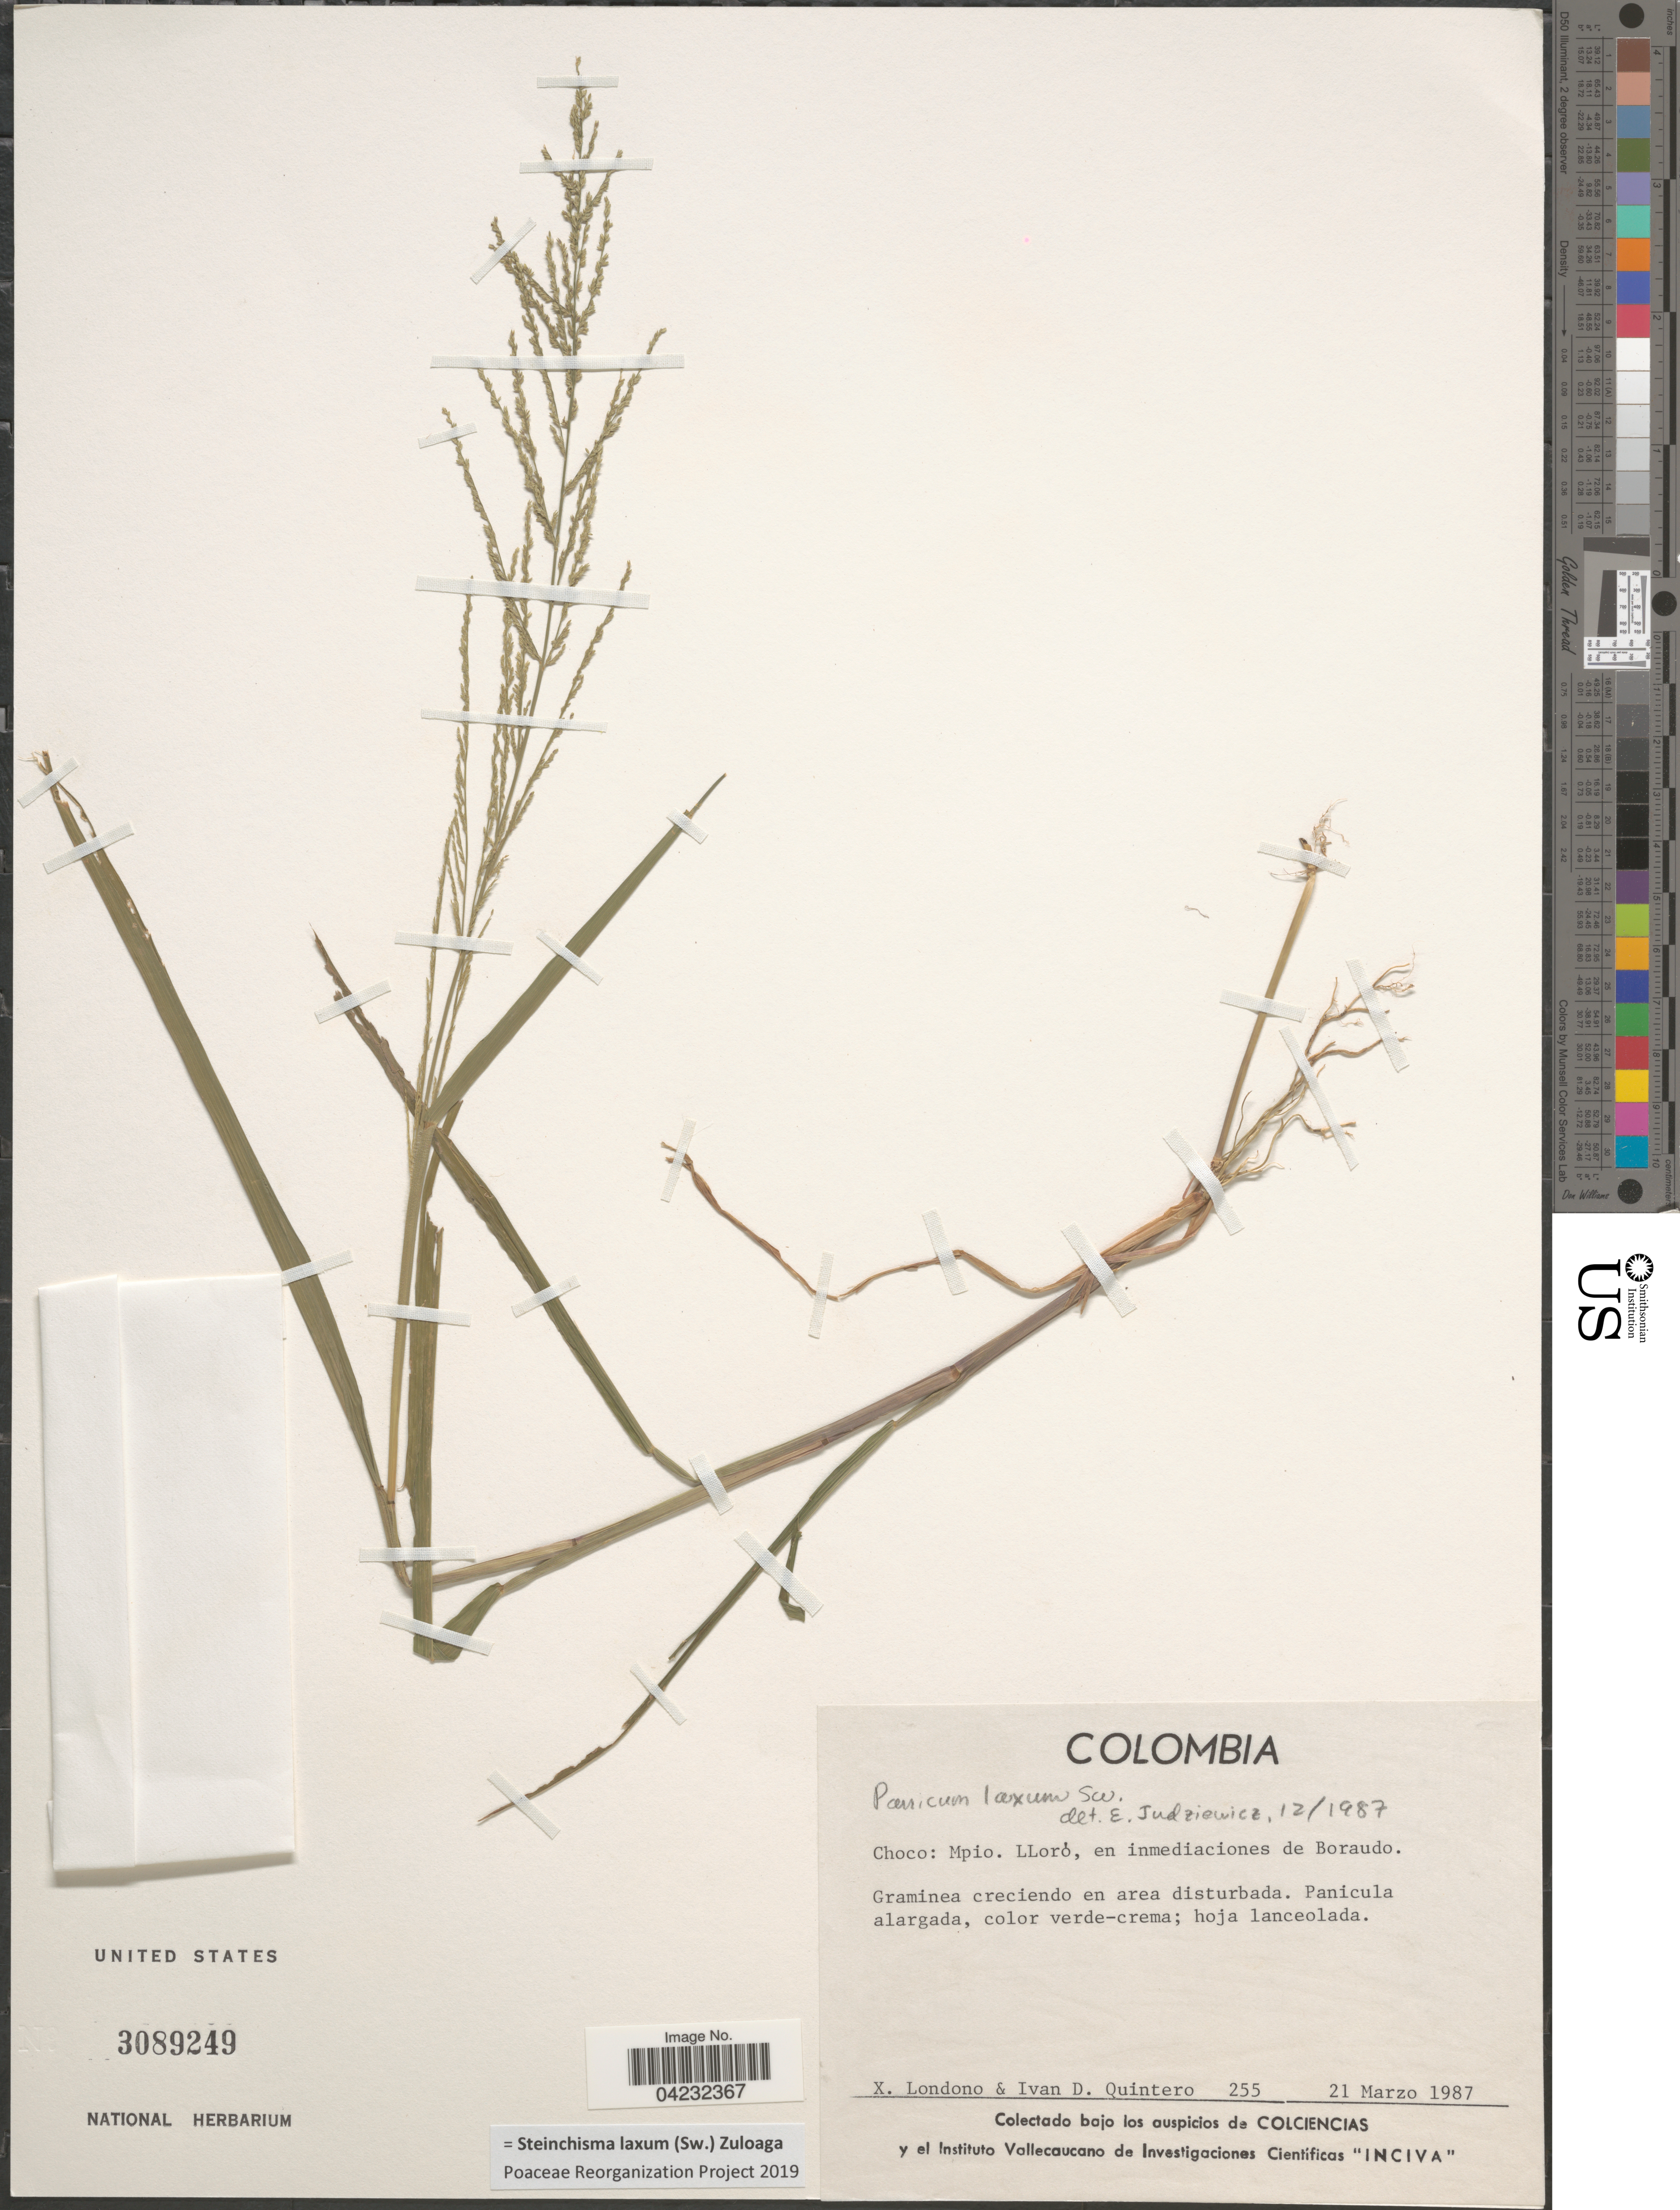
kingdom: Plantae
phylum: Tracheophyta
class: Liliopsida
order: Poales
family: Poaceae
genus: Steinchisma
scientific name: Steinchisma laxum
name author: (Sw.) Zuloaga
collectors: X. Londoño & I. Quintero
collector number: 255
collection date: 1987-03-21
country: Colombia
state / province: Chocó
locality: Mpio. Lloró, en inmediaciones de Boraudo.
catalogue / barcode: US 3089249